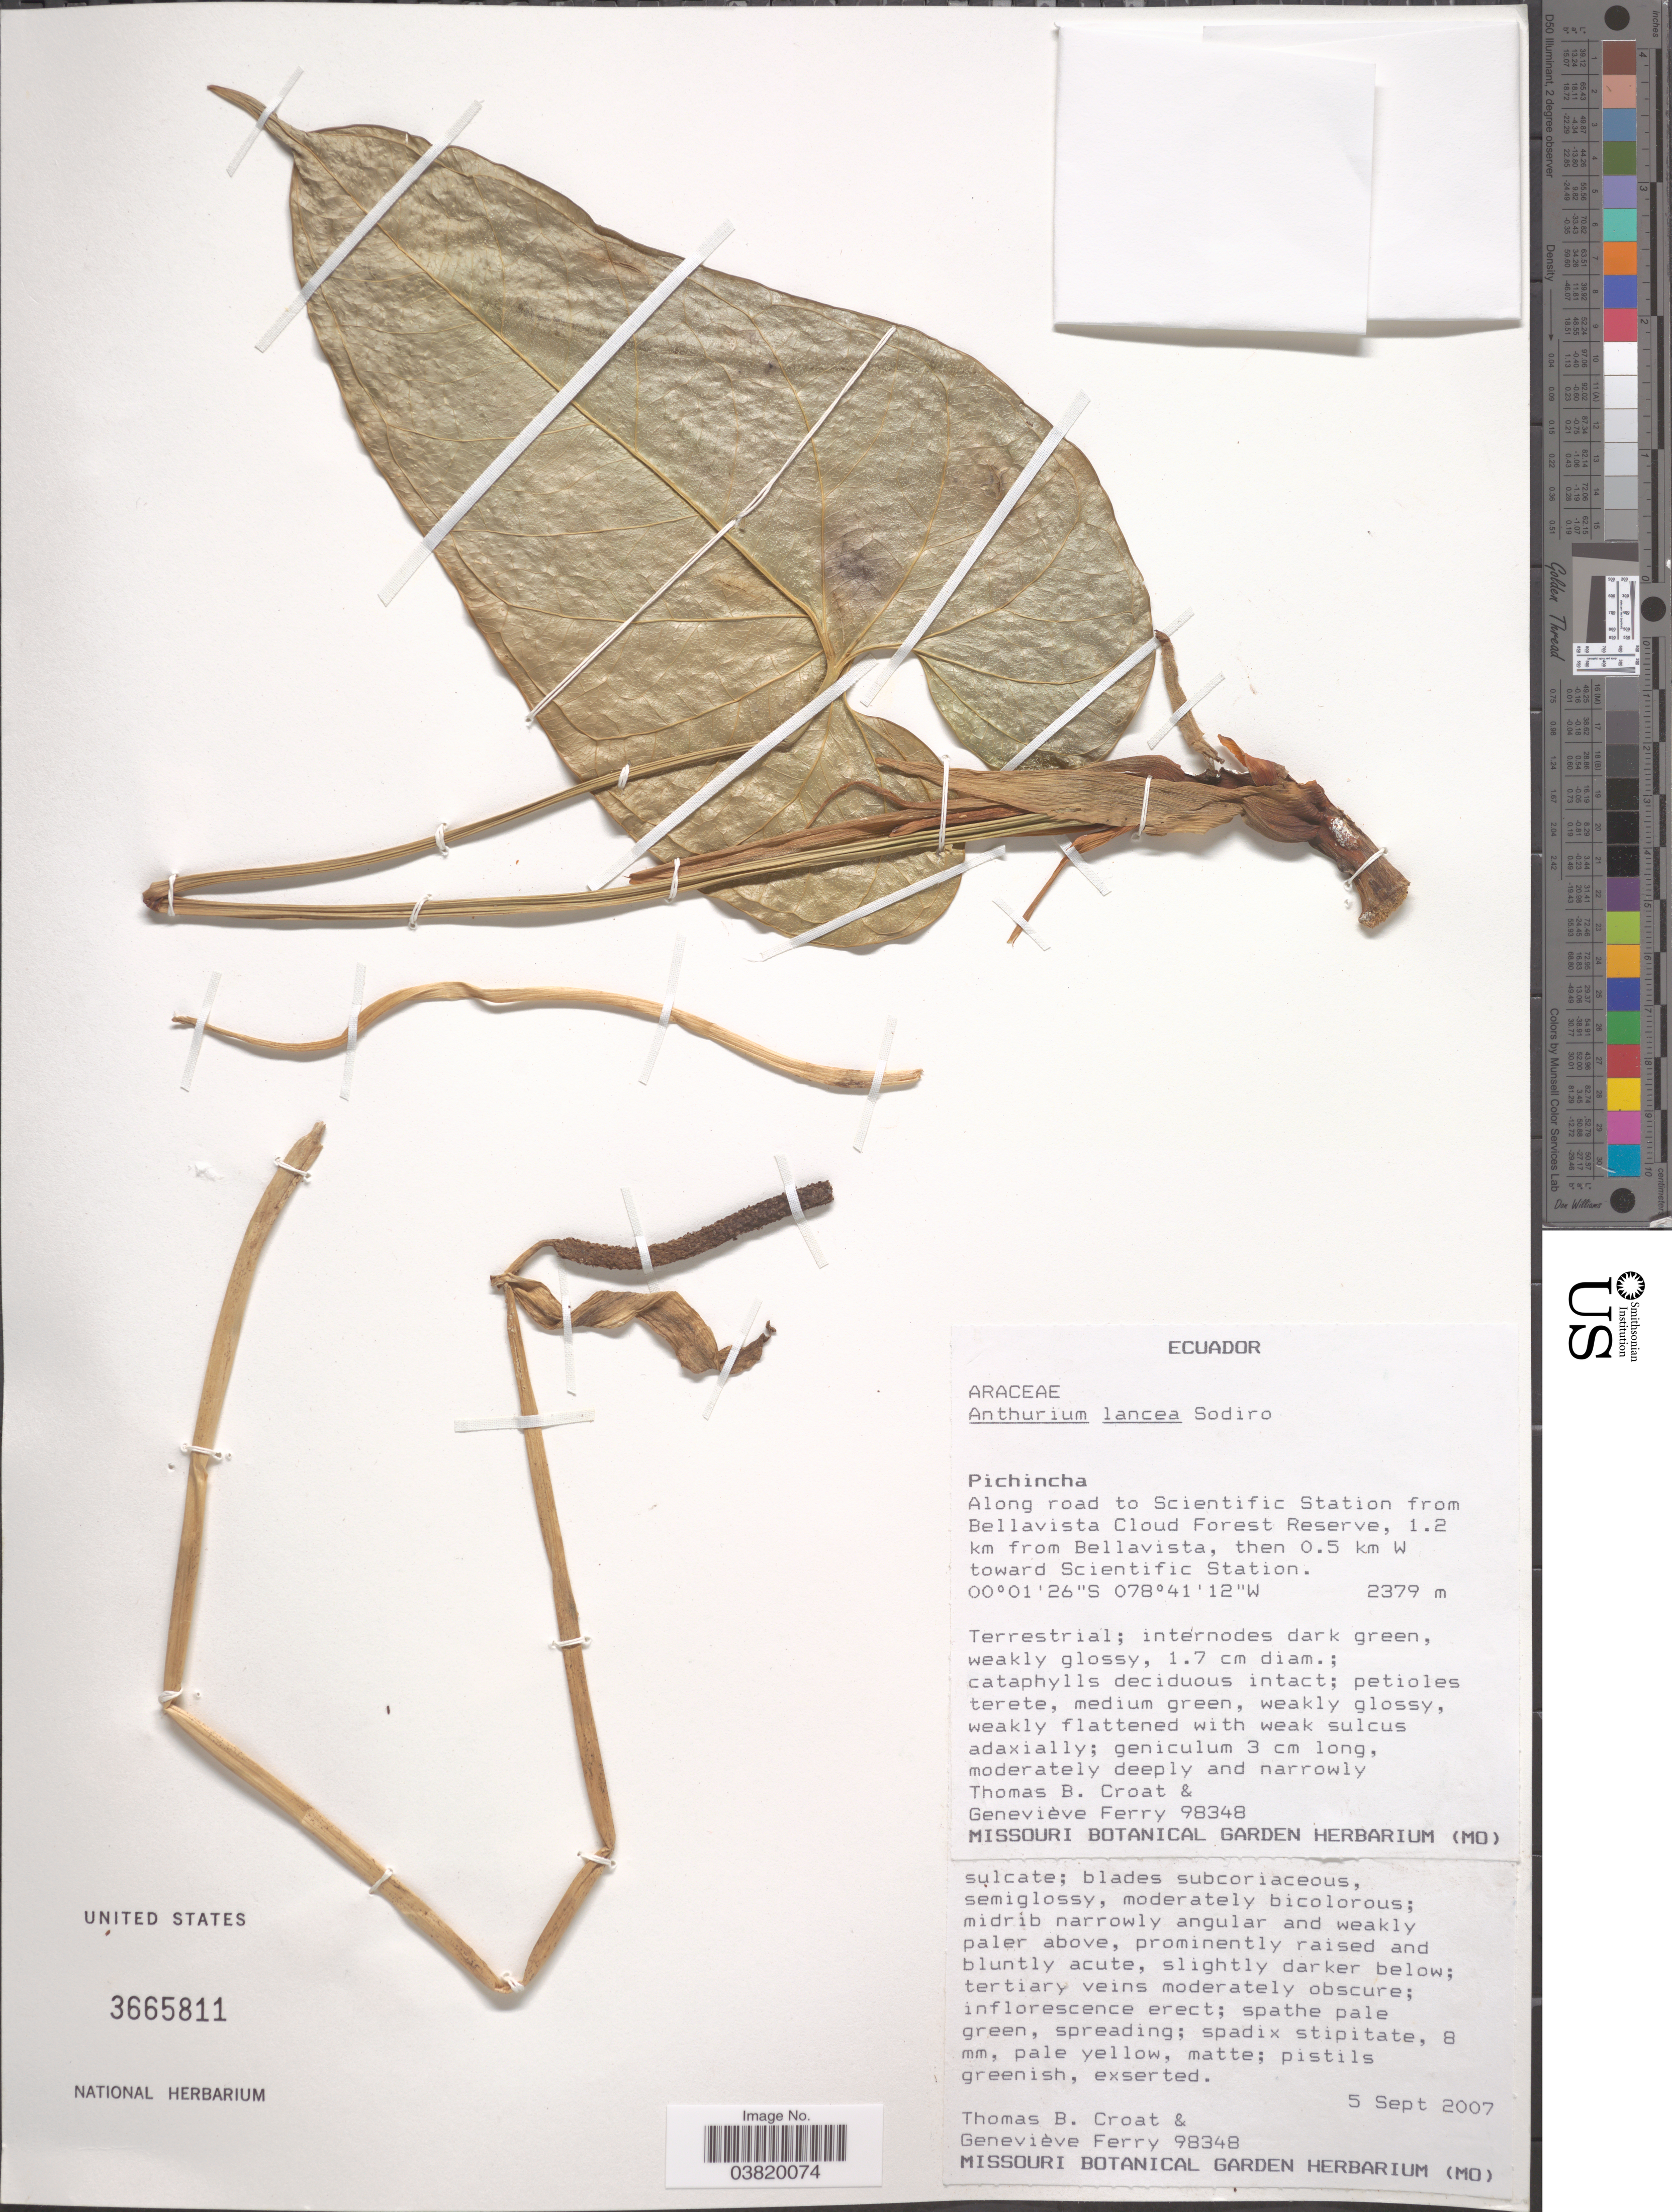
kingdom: Plantae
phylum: Tracheophyta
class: Liliopsida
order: Alismatales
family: Araceae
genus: Anthurium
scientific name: Anthurium lancea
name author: Sodiro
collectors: T. B. Croat & G. Ferry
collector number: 98348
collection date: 2007-09-05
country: Ecuador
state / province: Pichincha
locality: Along road to Scientific Station from Bellavista Cloud Forest Reserve, 1.2 km. from Bellavista, then 0.5 km W toward Scientific Station.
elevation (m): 2379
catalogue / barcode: US 3665811